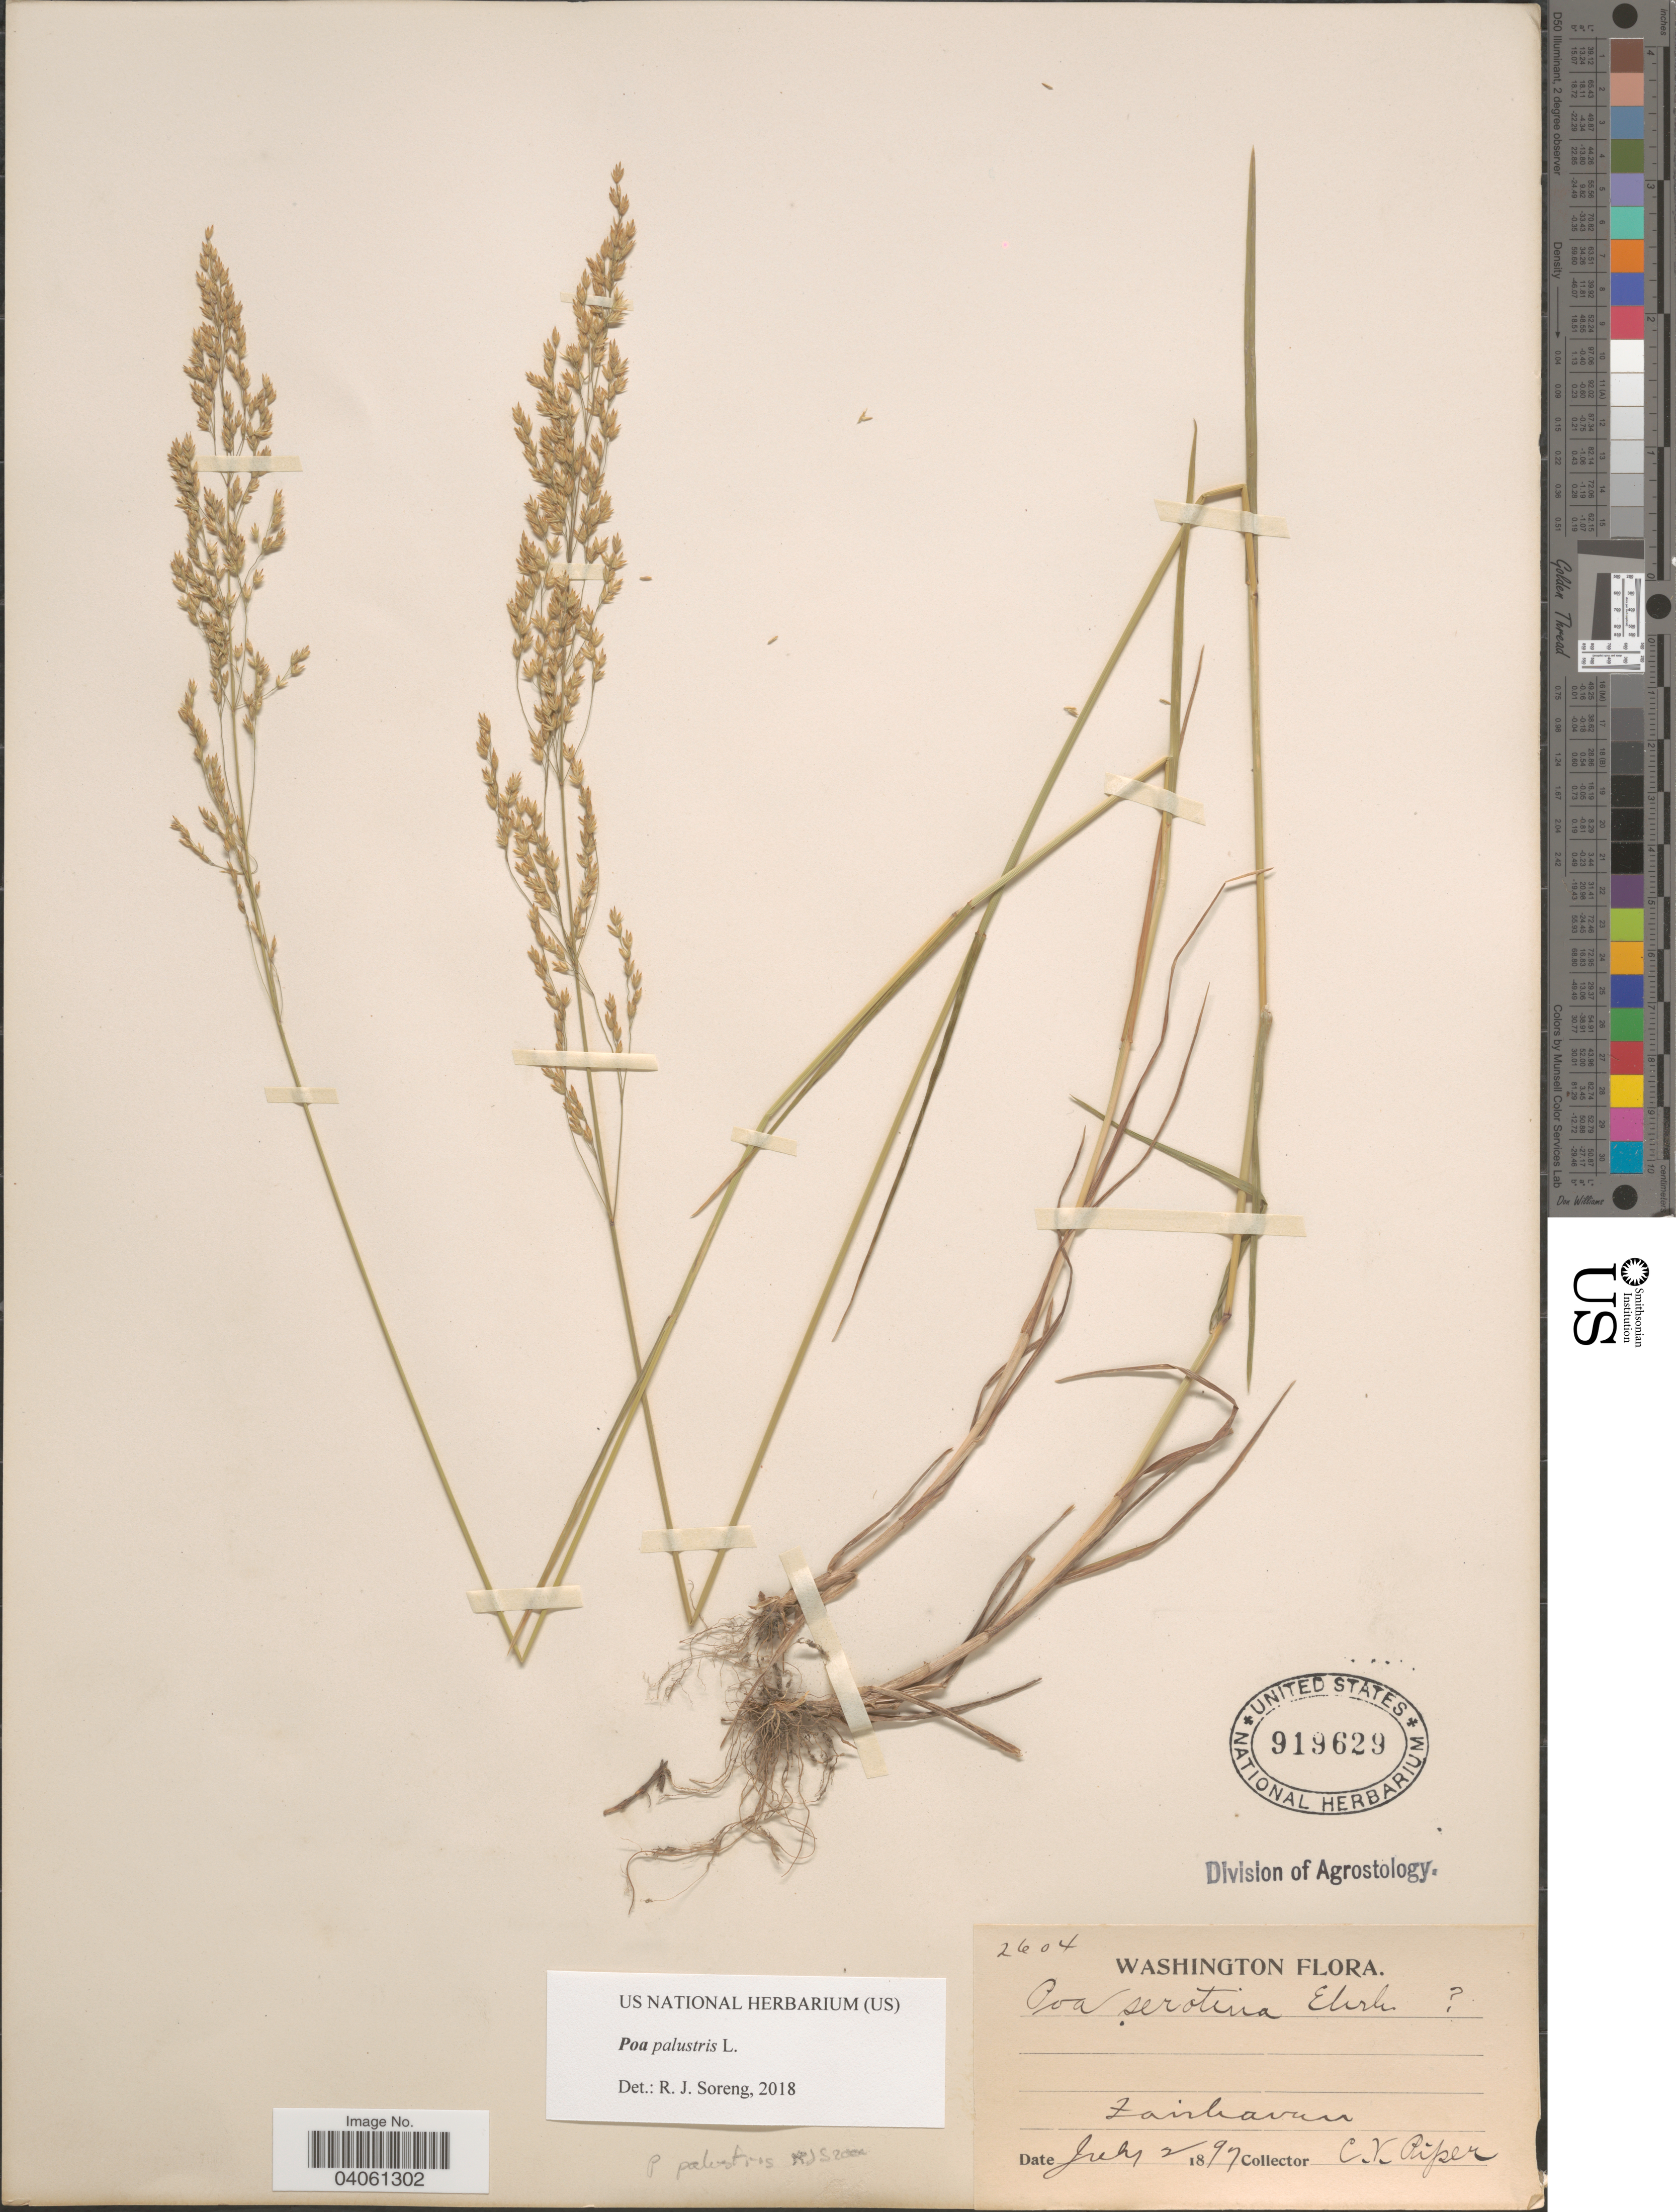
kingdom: Plantae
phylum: Tracheophyta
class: Liliopsida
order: Poales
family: Poaceae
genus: Poa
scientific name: Poa palustris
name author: L.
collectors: C. V. Piper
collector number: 2604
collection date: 1899-07-02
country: United States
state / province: Washington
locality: Fairhaven.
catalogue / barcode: US 919629